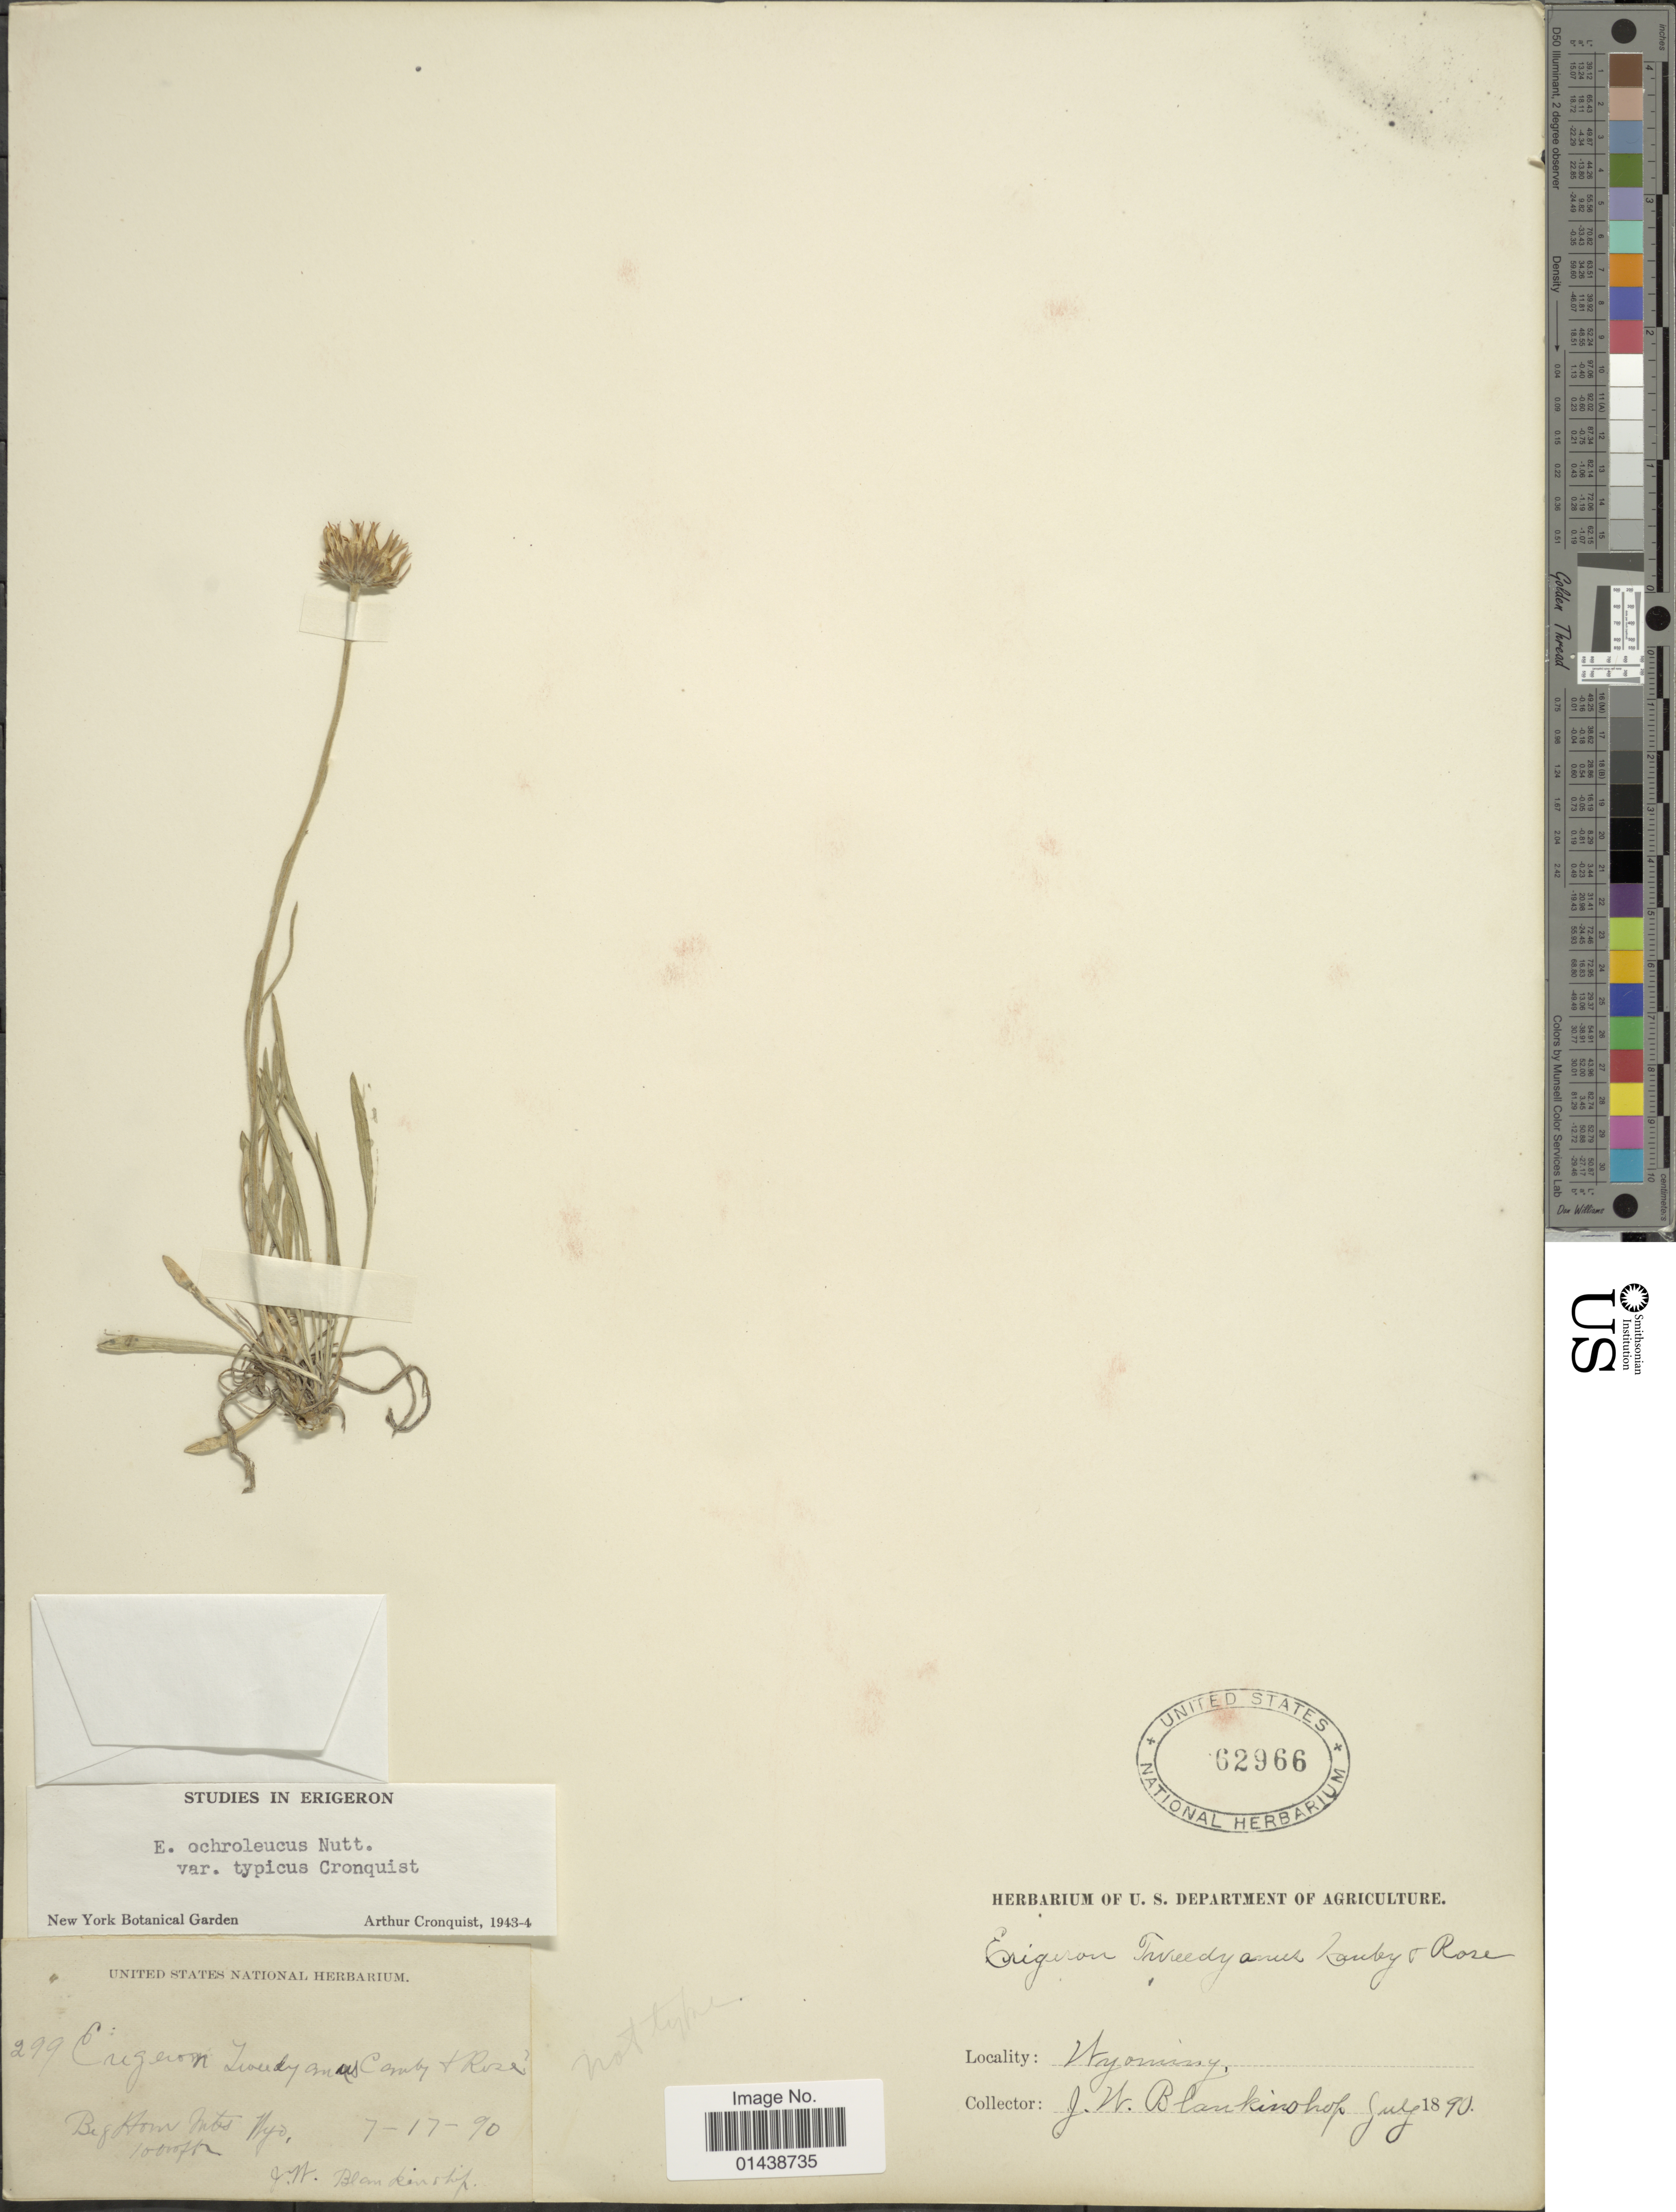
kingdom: Plantae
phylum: Tracheophyta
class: Magnoliopsida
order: Asterales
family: Asteraceae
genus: Erigeron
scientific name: Erigeron ochroleucus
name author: Nutt.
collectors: J. W. Blankinship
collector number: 299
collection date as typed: Transcribed d/m/y: 17/7/1890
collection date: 1890-07-17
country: United States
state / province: Wyoming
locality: Big Horn Mts.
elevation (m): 3048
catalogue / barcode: US 62966